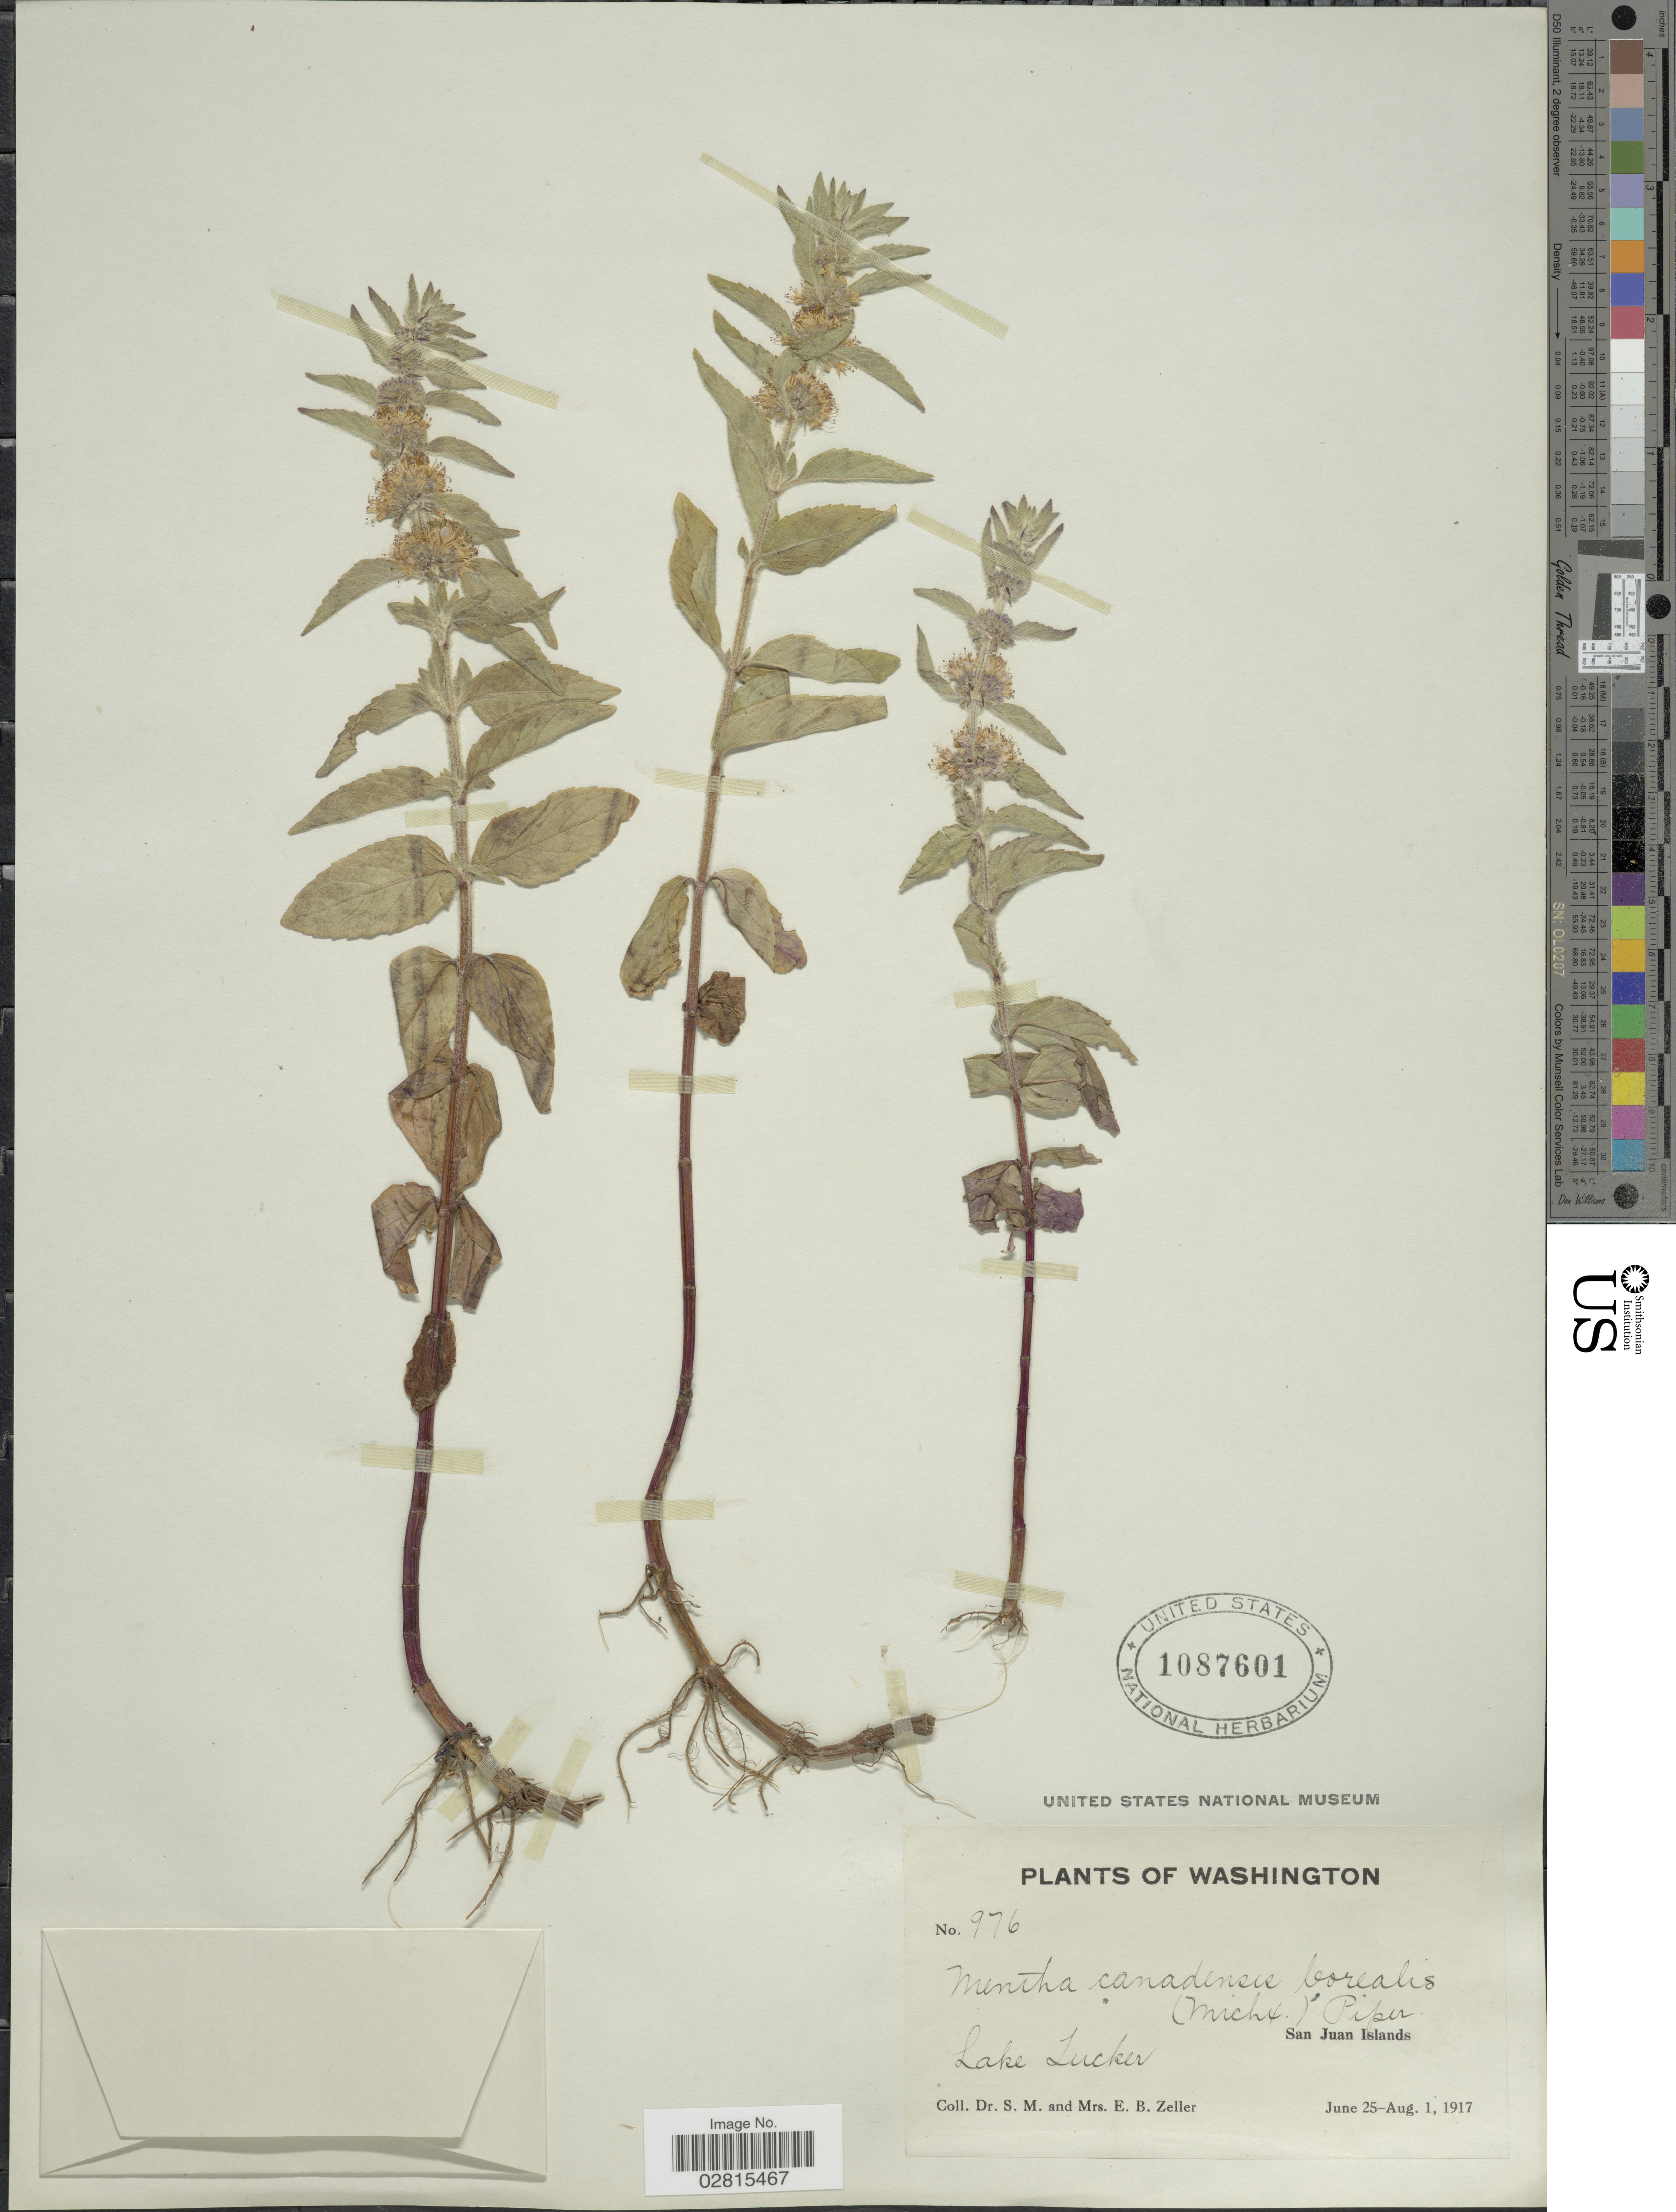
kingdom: Plantae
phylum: Tracheophyta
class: Magnoliopsida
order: Lamiales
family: Lamiaceae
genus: Mentha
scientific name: Mentha canadensis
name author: L.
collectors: S. Zeller & E. Zeller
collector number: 976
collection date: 1917-06-25/1917-08-01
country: United States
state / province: Washington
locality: San Juan Islands, Lake Tucker.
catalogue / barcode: US 1087601